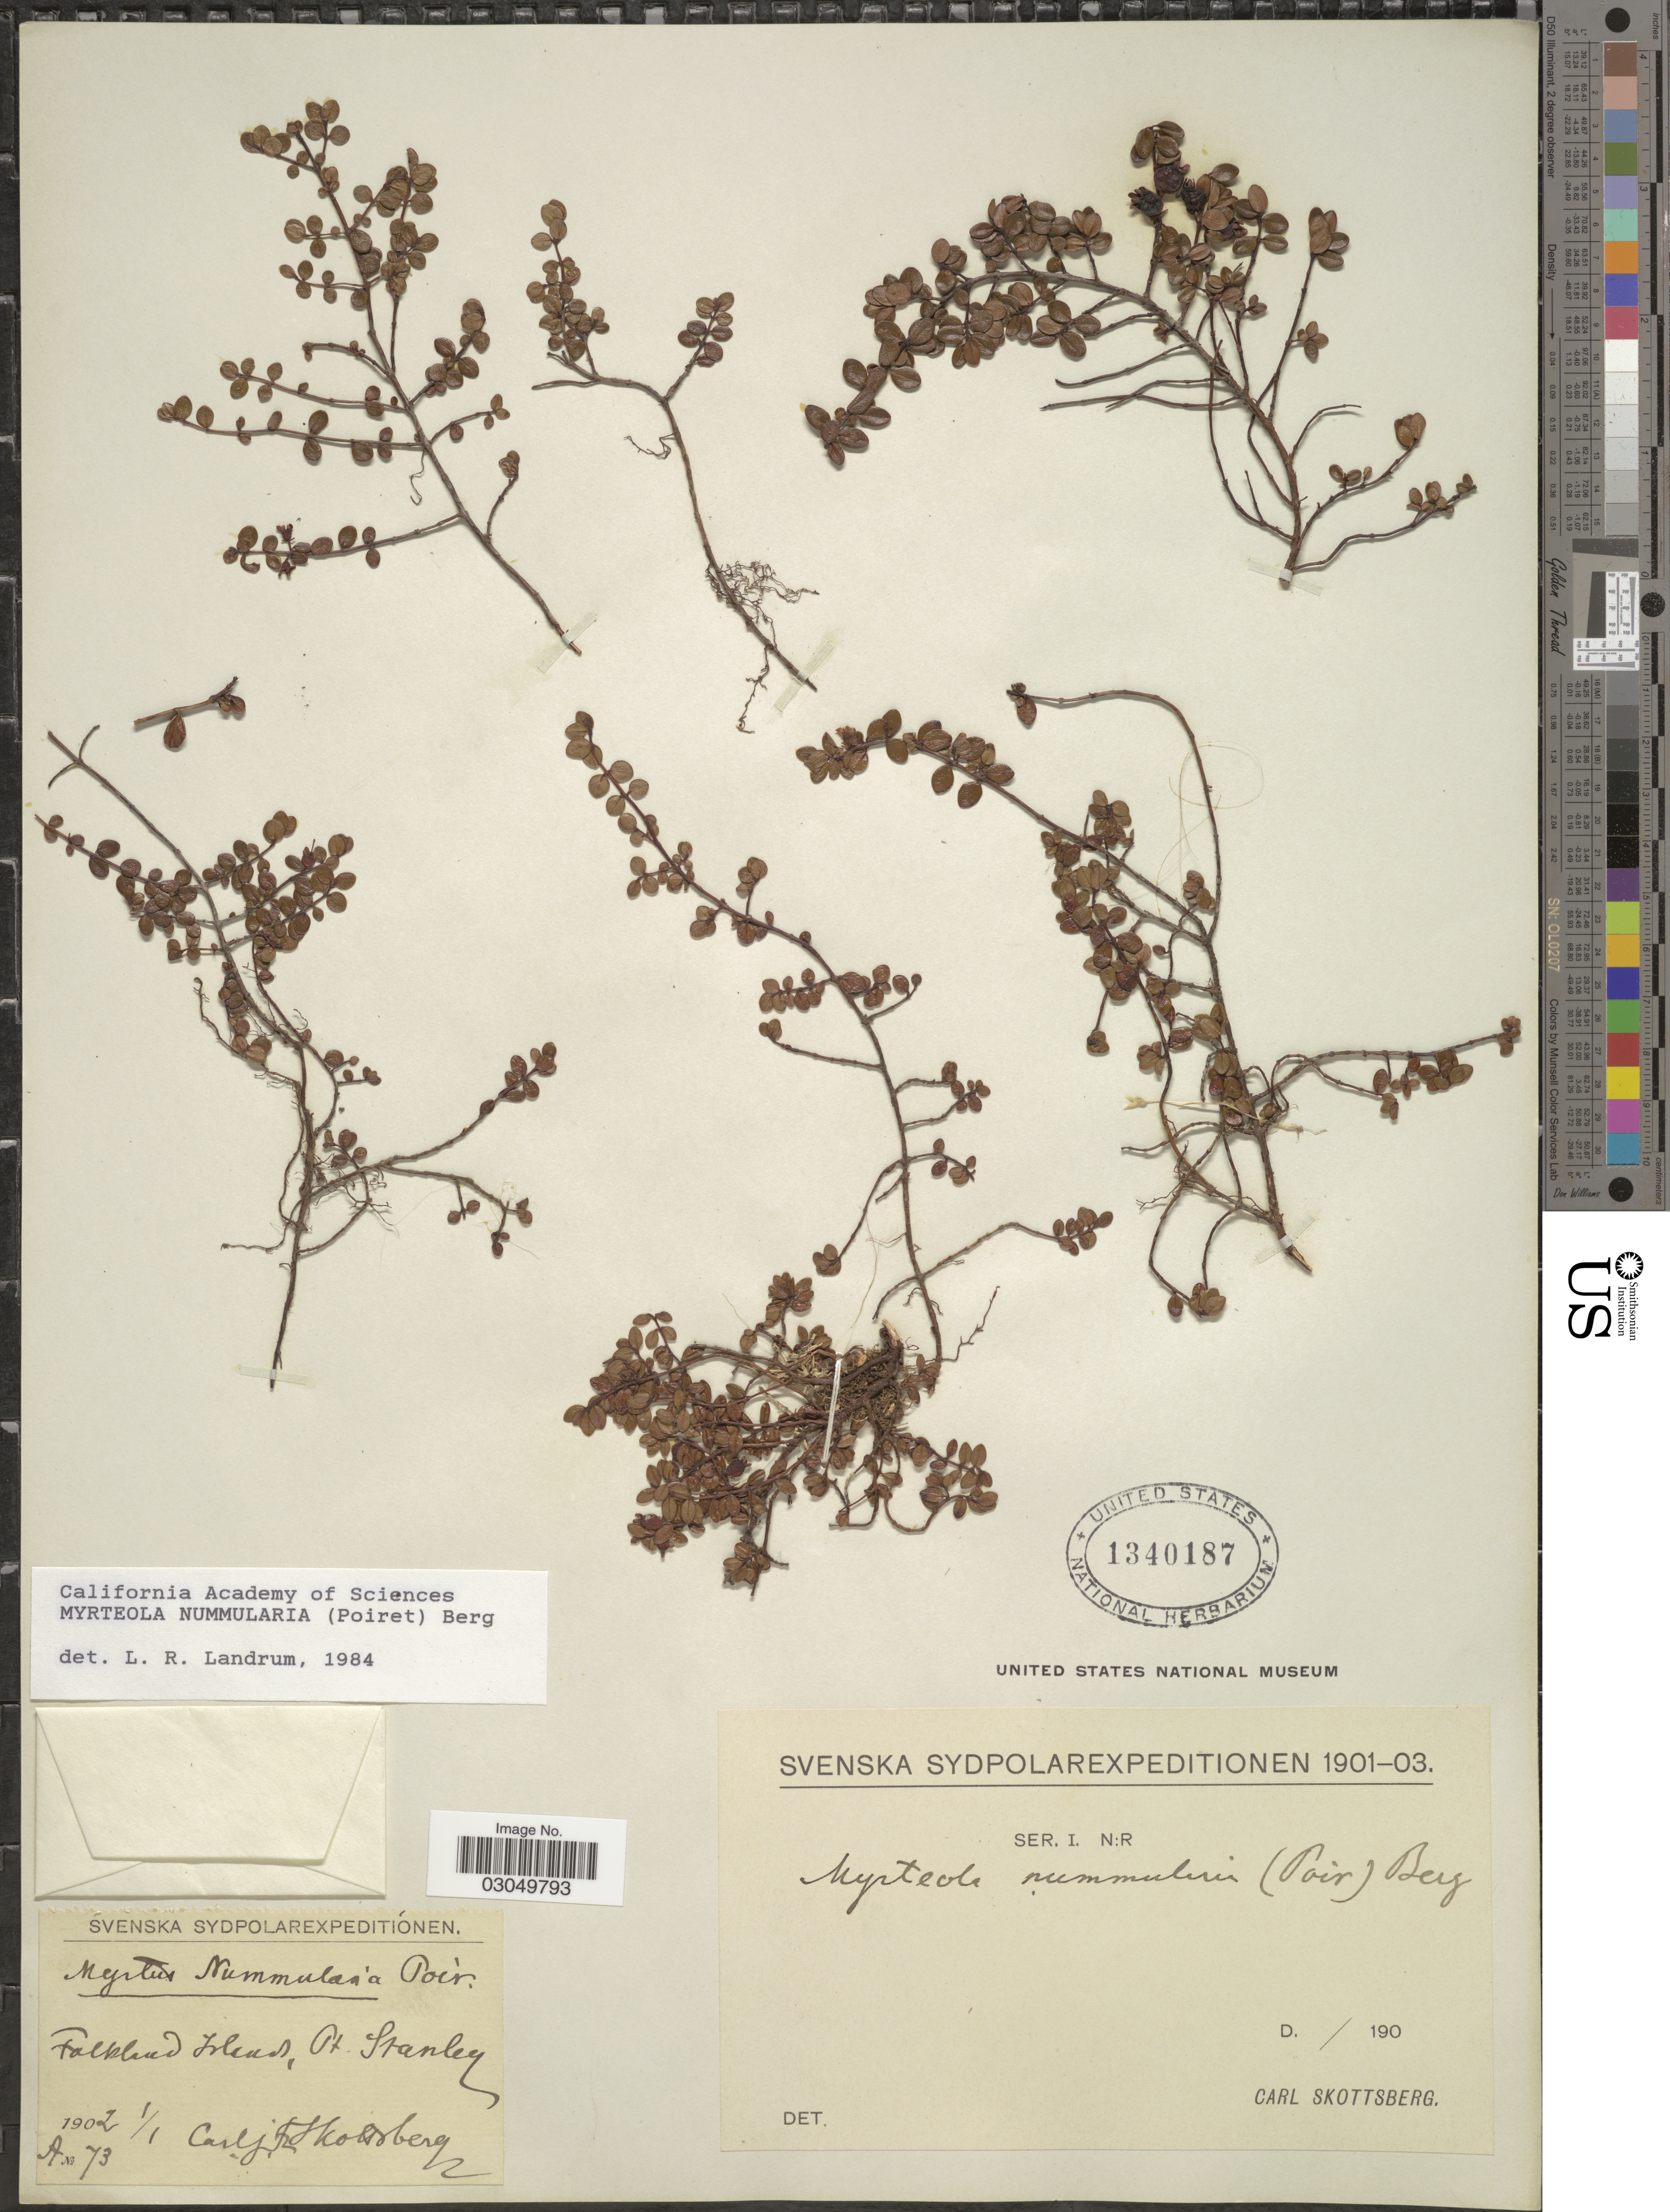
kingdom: Plantae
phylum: Tracheophyta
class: Magnoliopsida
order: Myrtales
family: Myrtaceae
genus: Myrteola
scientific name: Myrteola nummularia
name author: (Lam.) O. Berg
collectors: C. Skottsberg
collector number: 73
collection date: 1902-01-01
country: Falkland Islands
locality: Pt. Stanley.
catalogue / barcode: US 1340187